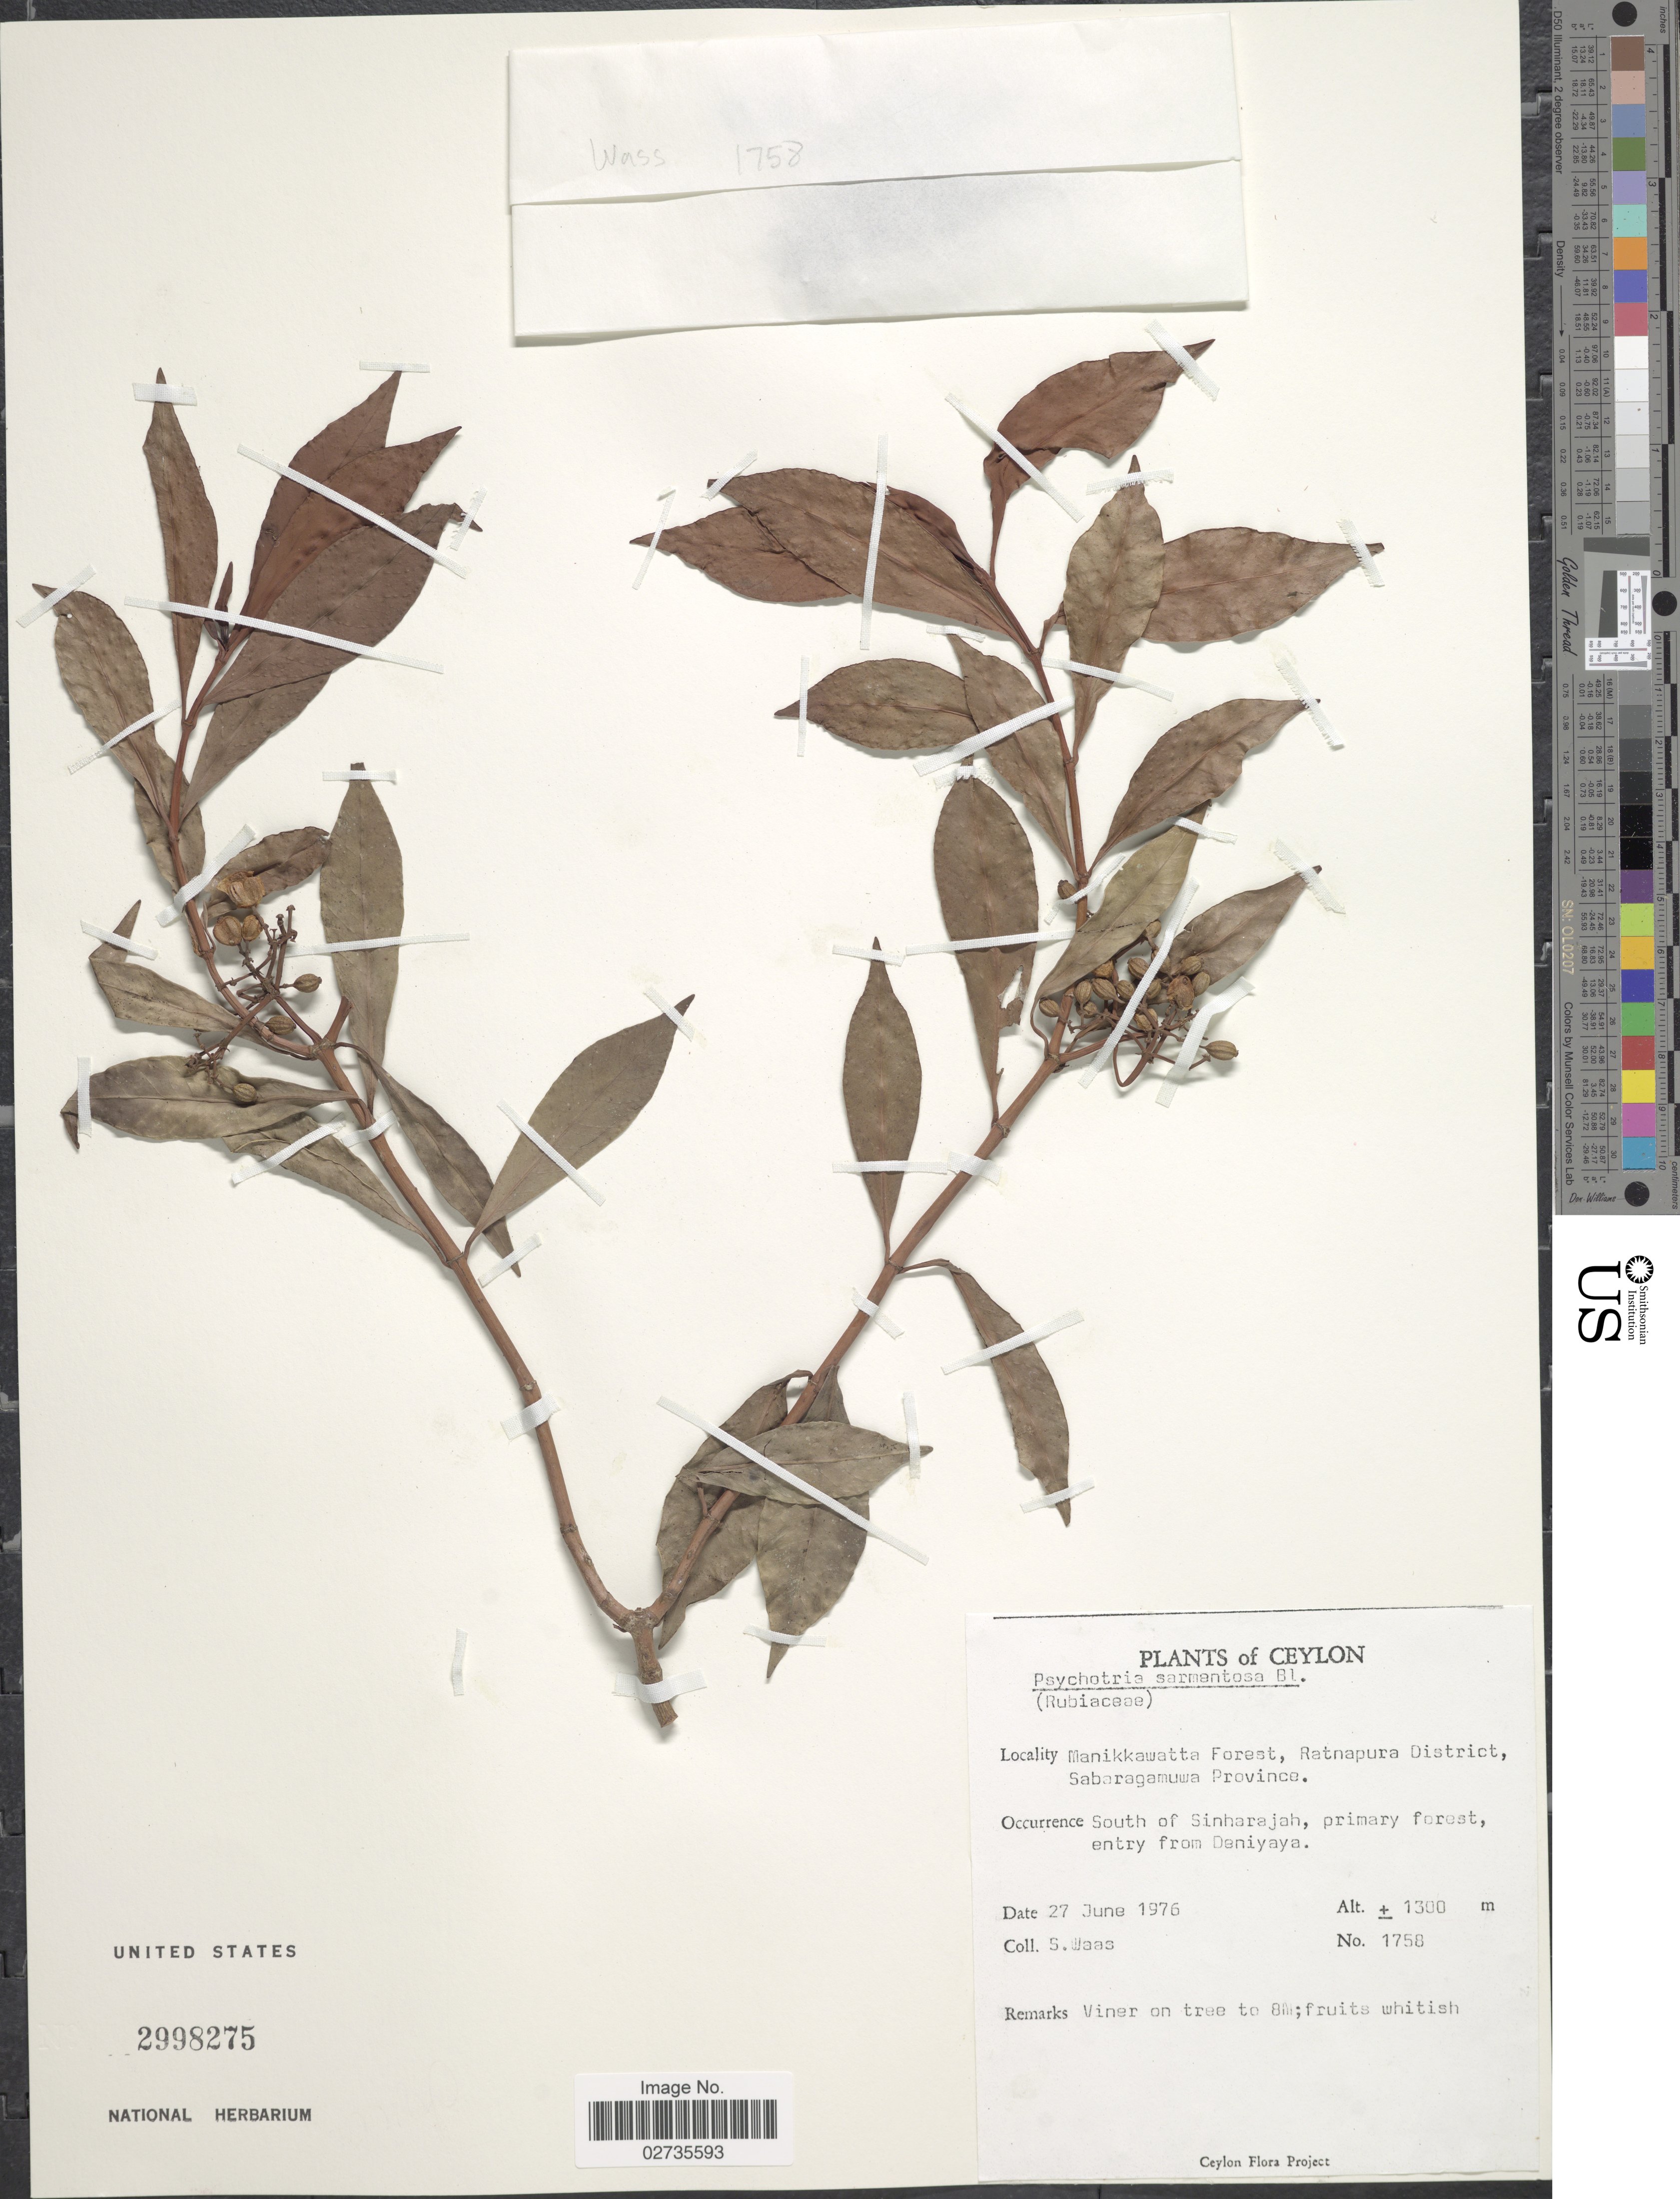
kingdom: Plantae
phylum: Tracheophyta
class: Magnoliopsida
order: Gentianales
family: Rubiaceae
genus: Psychotria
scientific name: Psychotria sarmentosa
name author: Blume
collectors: S. Waas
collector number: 1758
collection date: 1976-06-27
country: Sri Lanka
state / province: Sabaragamuwa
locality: Ceylon, Manikkwatta Forest, Ratnapura District, South of Sinharajah, primary forest, entry from Deniyaya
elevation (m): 1300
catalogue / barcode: US 2998275